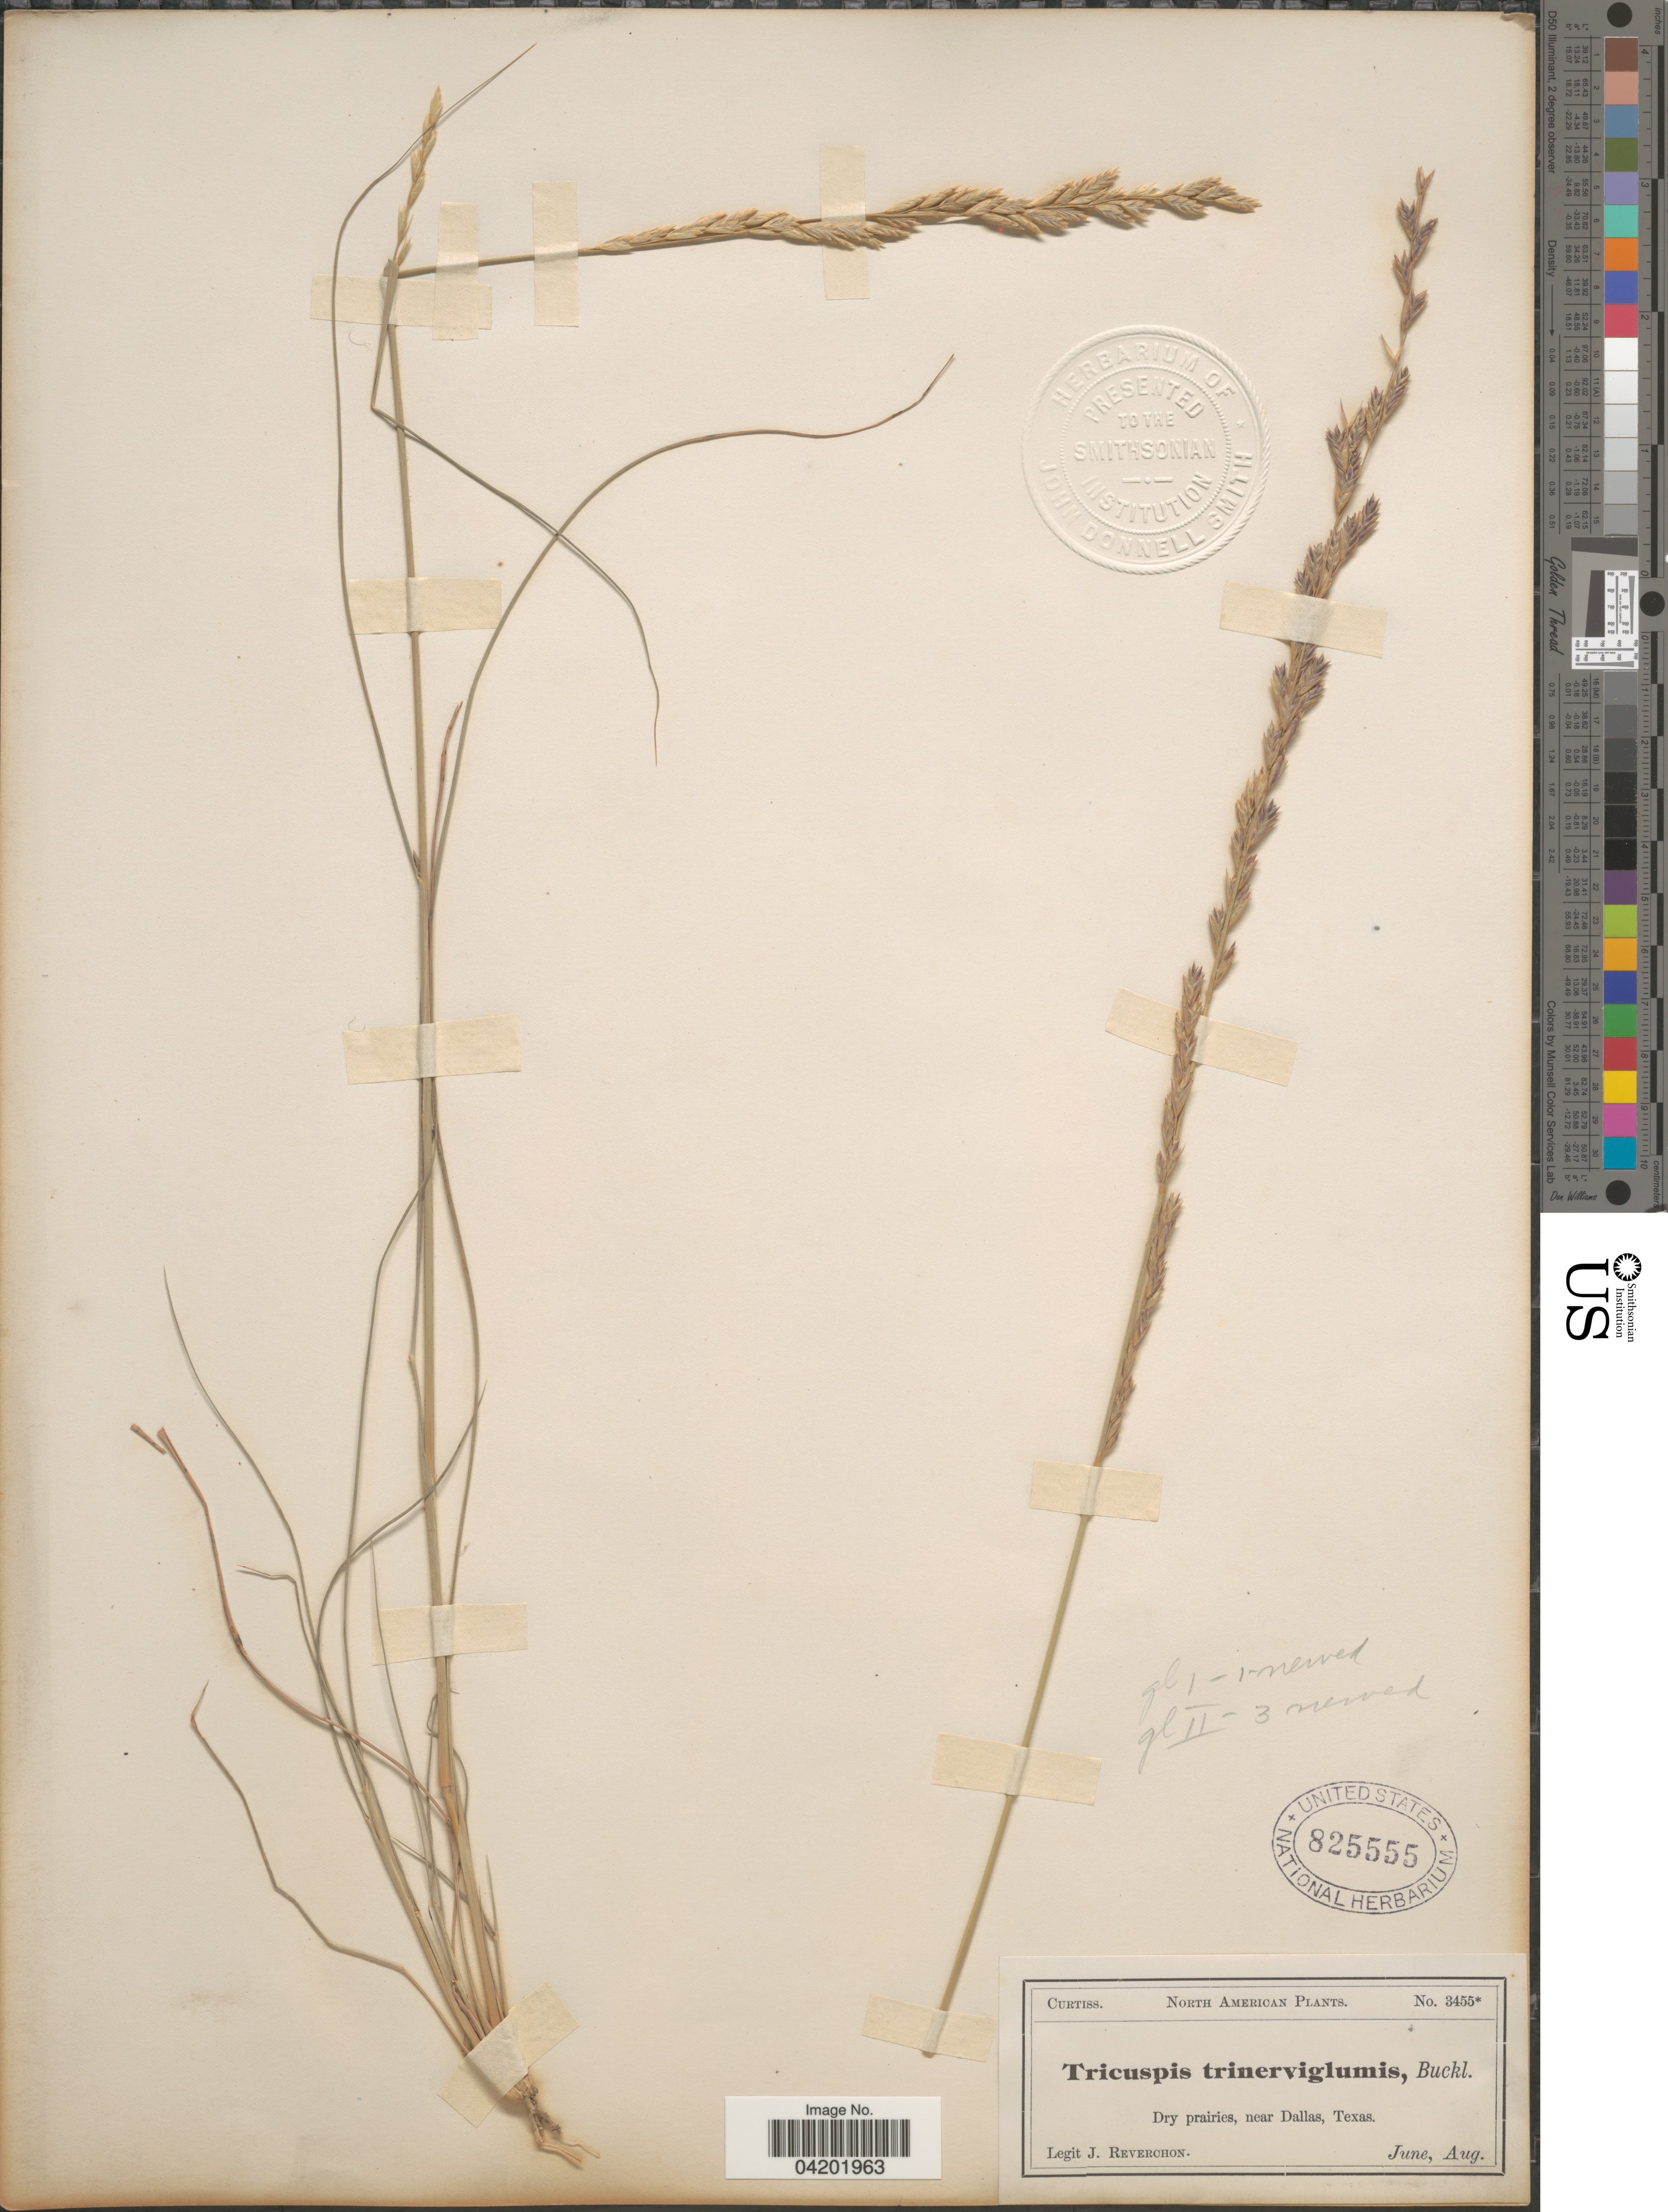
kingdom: Plantae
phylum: Tracheophyta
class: Liliopsida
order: Poales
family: Poaceae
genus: Tridentopsis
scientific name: Tridentopsis mutica var. elongata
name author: P.M. Peterson & Romasch.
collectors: J. Reverchon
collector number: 3455*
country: United States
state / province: Texas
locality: Near Dallas.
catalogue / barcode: US 825555